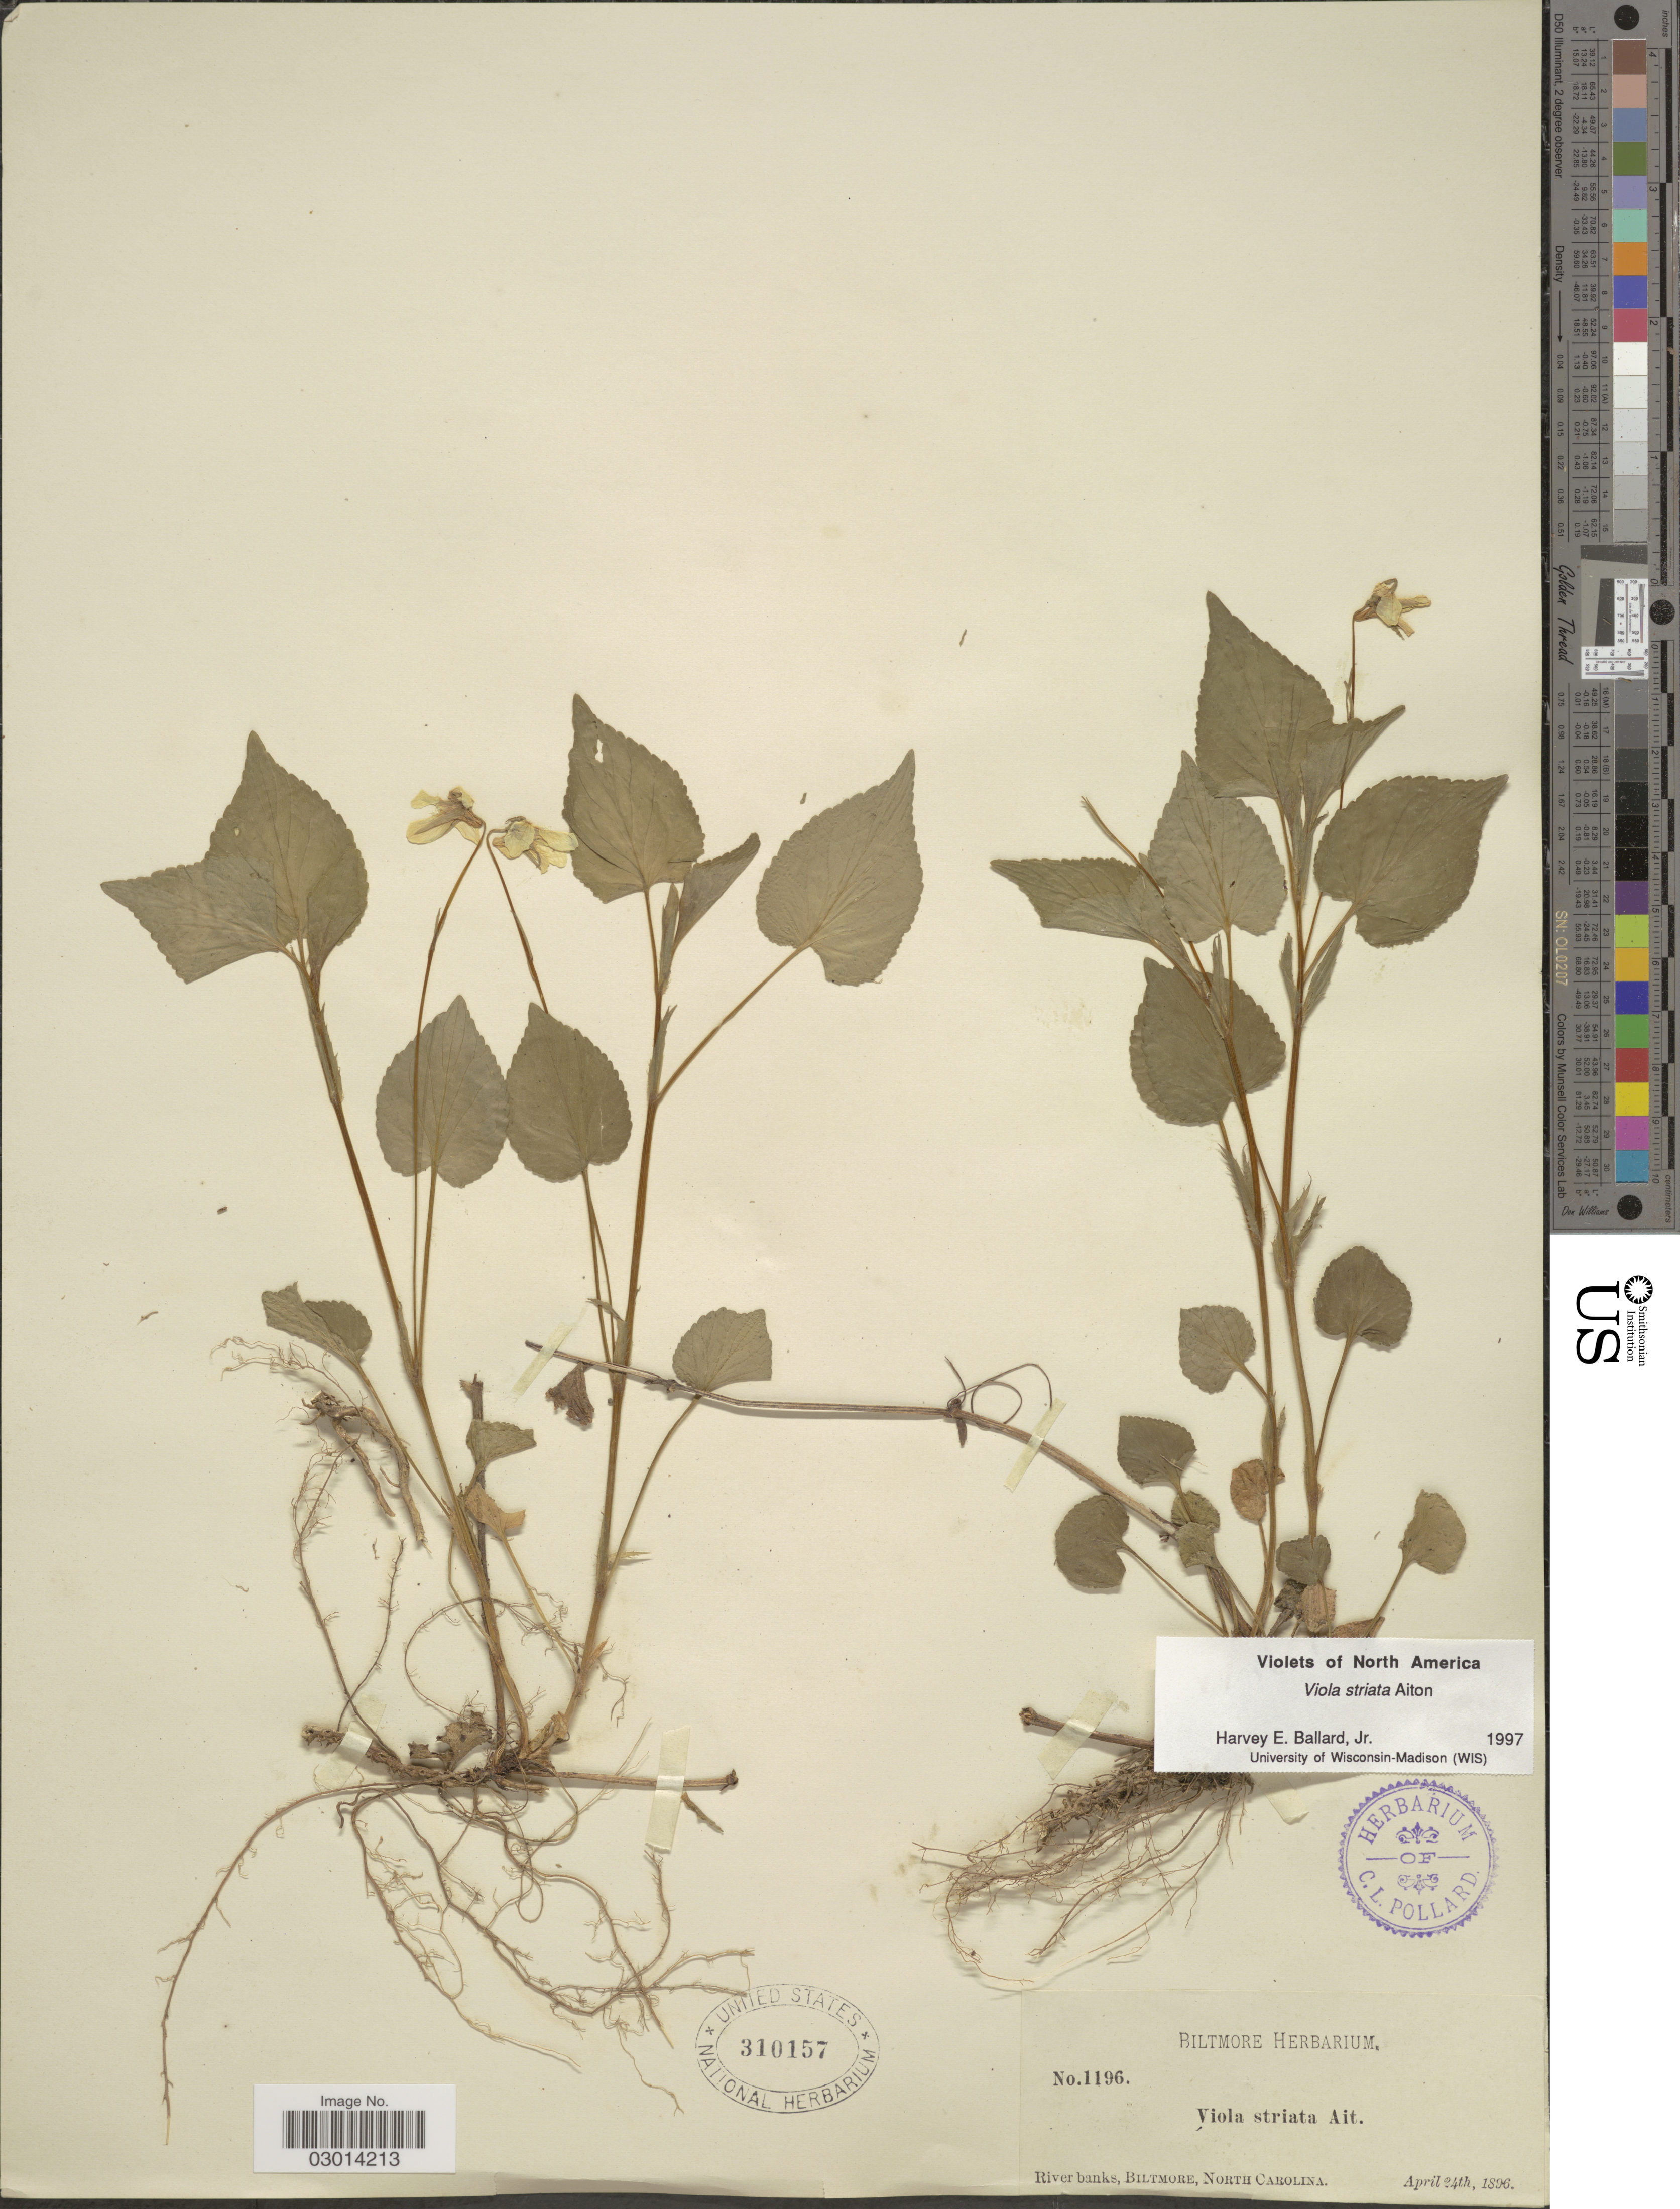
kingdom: Plantae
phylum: Tracheophyta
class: Magnoliopsida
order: Malpighiales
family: Violaceae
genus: Viola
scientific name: Viola rostrata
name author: Pursh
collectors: ex herb. Biltmore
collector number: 1196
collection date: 1896-04-24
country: United States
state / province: North Carolina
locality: River banks, Biltmore.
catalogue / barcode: US 310157